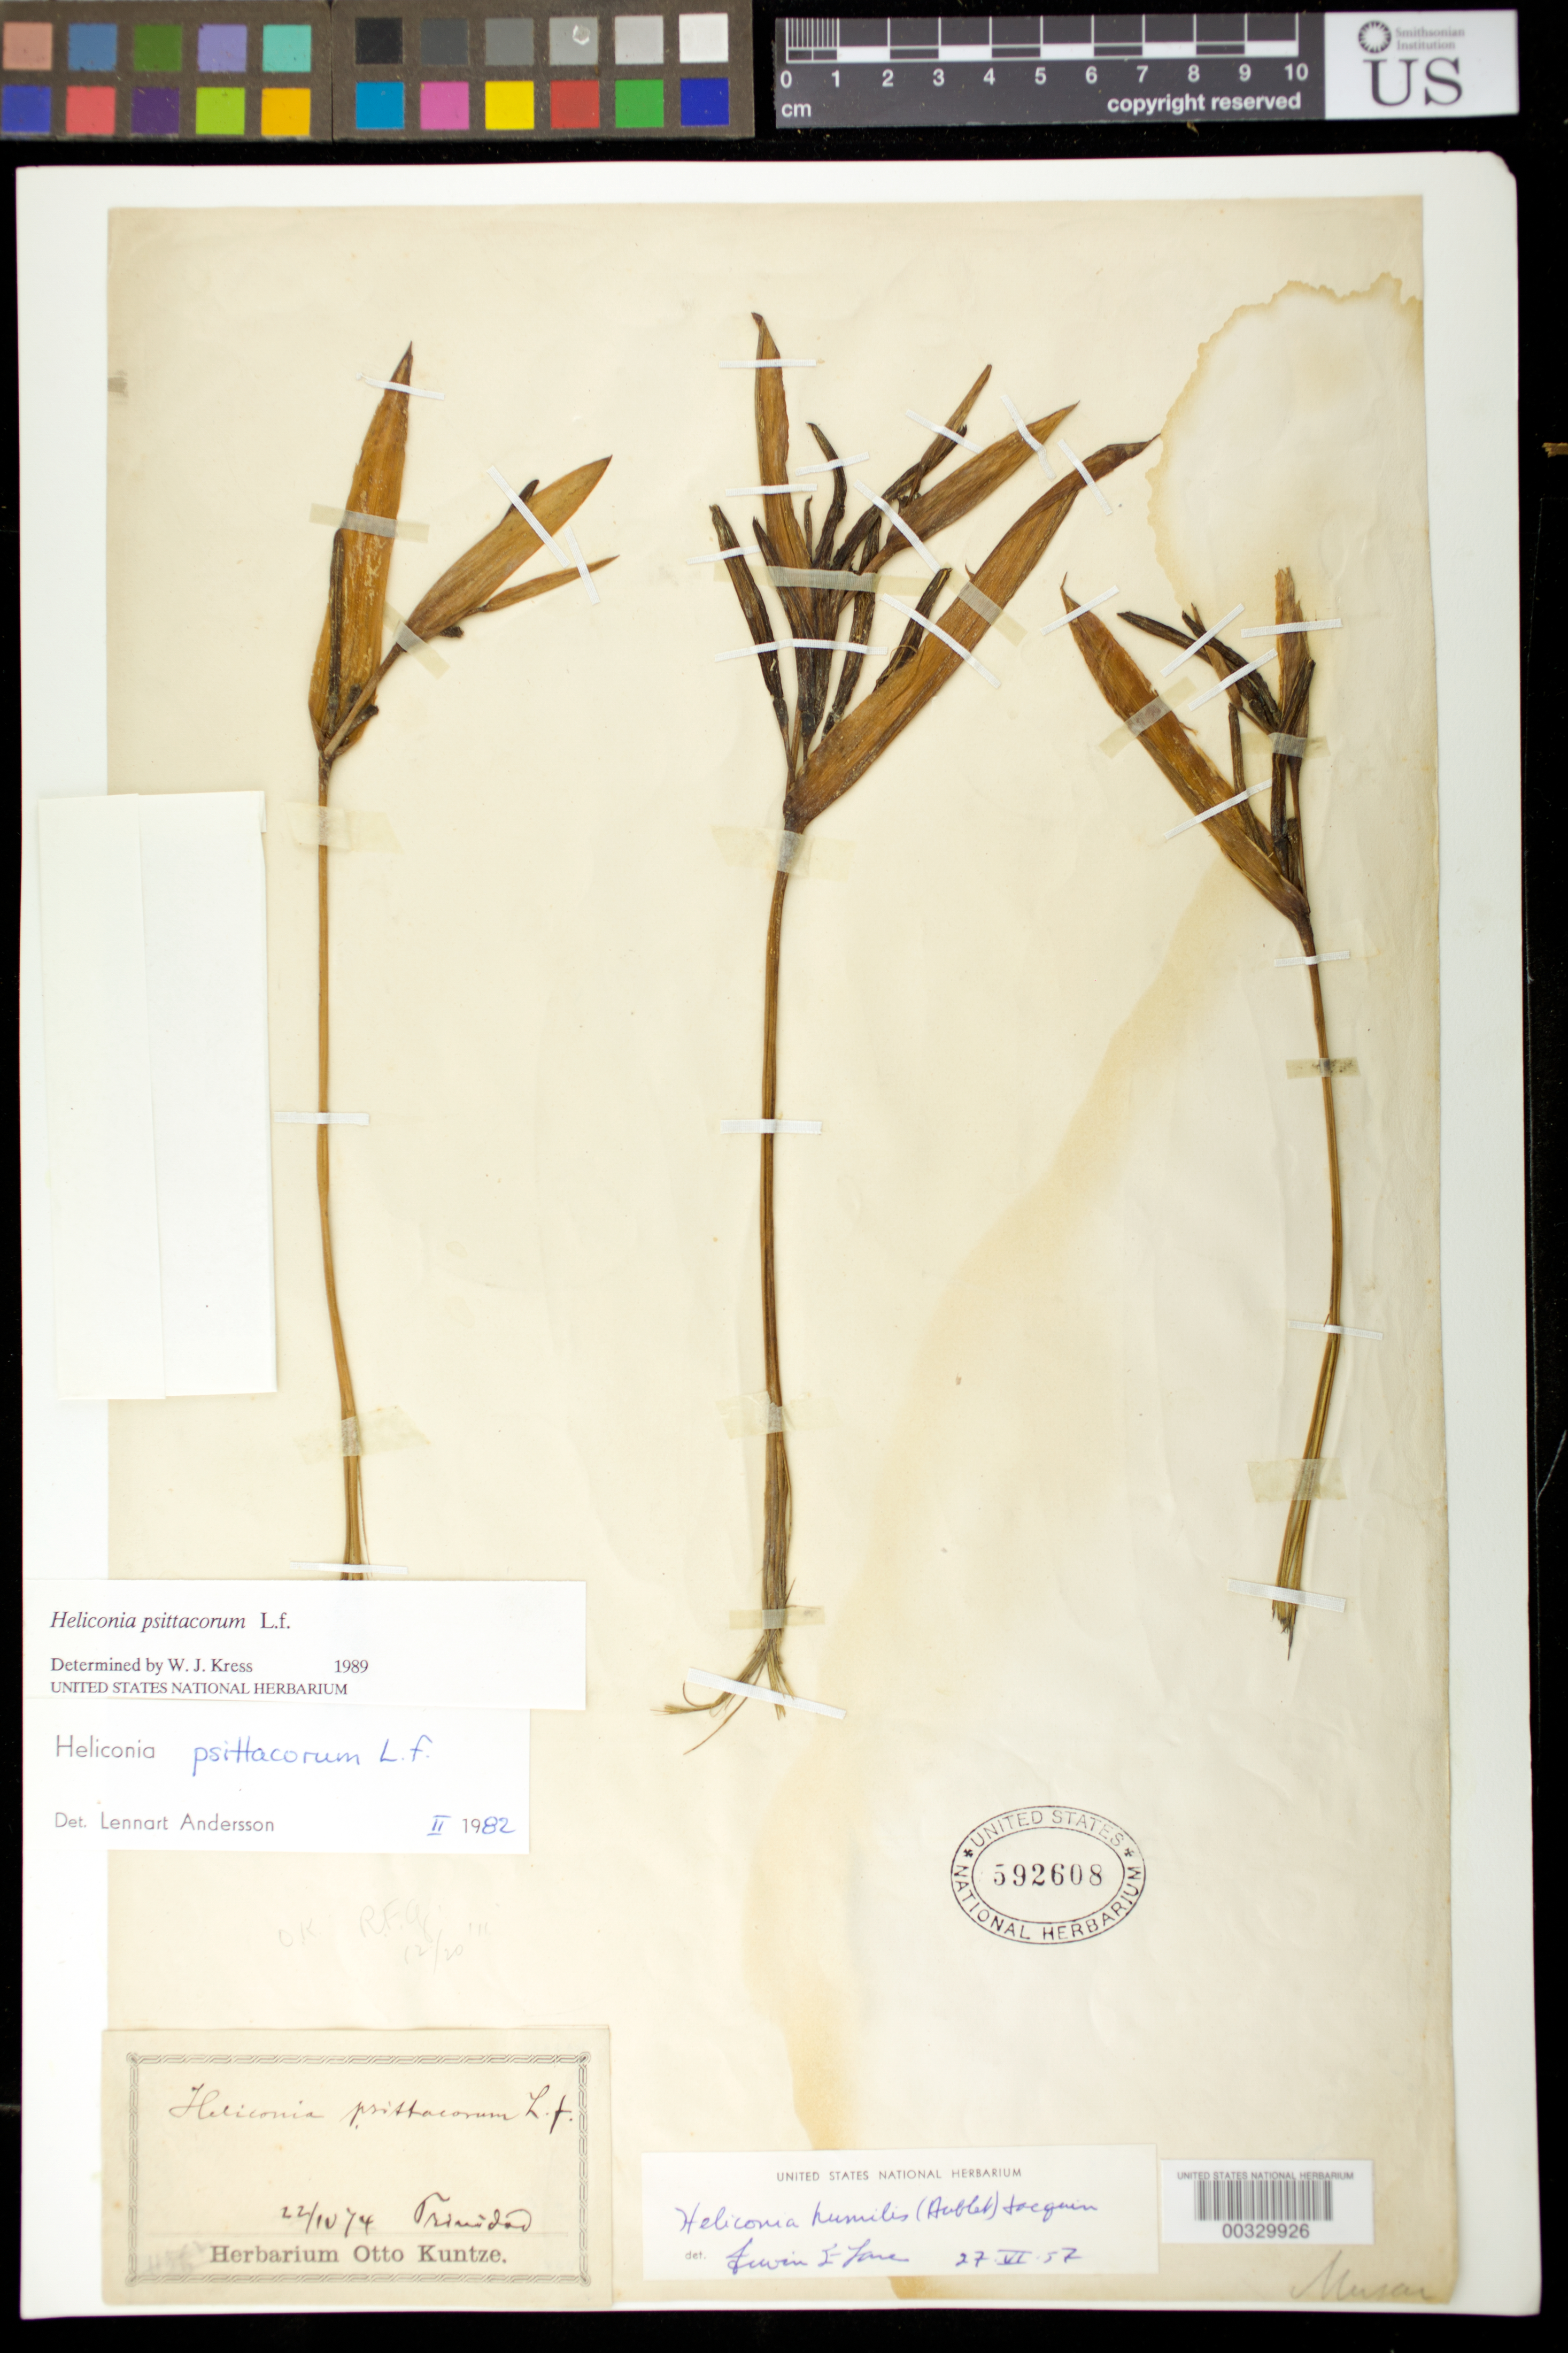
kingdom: Plantae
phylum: Tracheophyta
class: Liliopsida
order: Zingiberales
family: Heliconiaceae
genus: Heliconia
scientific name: Heliconia psittacorum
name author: L. f.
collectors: C.E.O. Kuntze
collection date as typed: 22 Oct 1874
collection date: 1874-10-22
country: Trinidad and Tobago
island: Trinidad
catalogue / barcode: US 592608